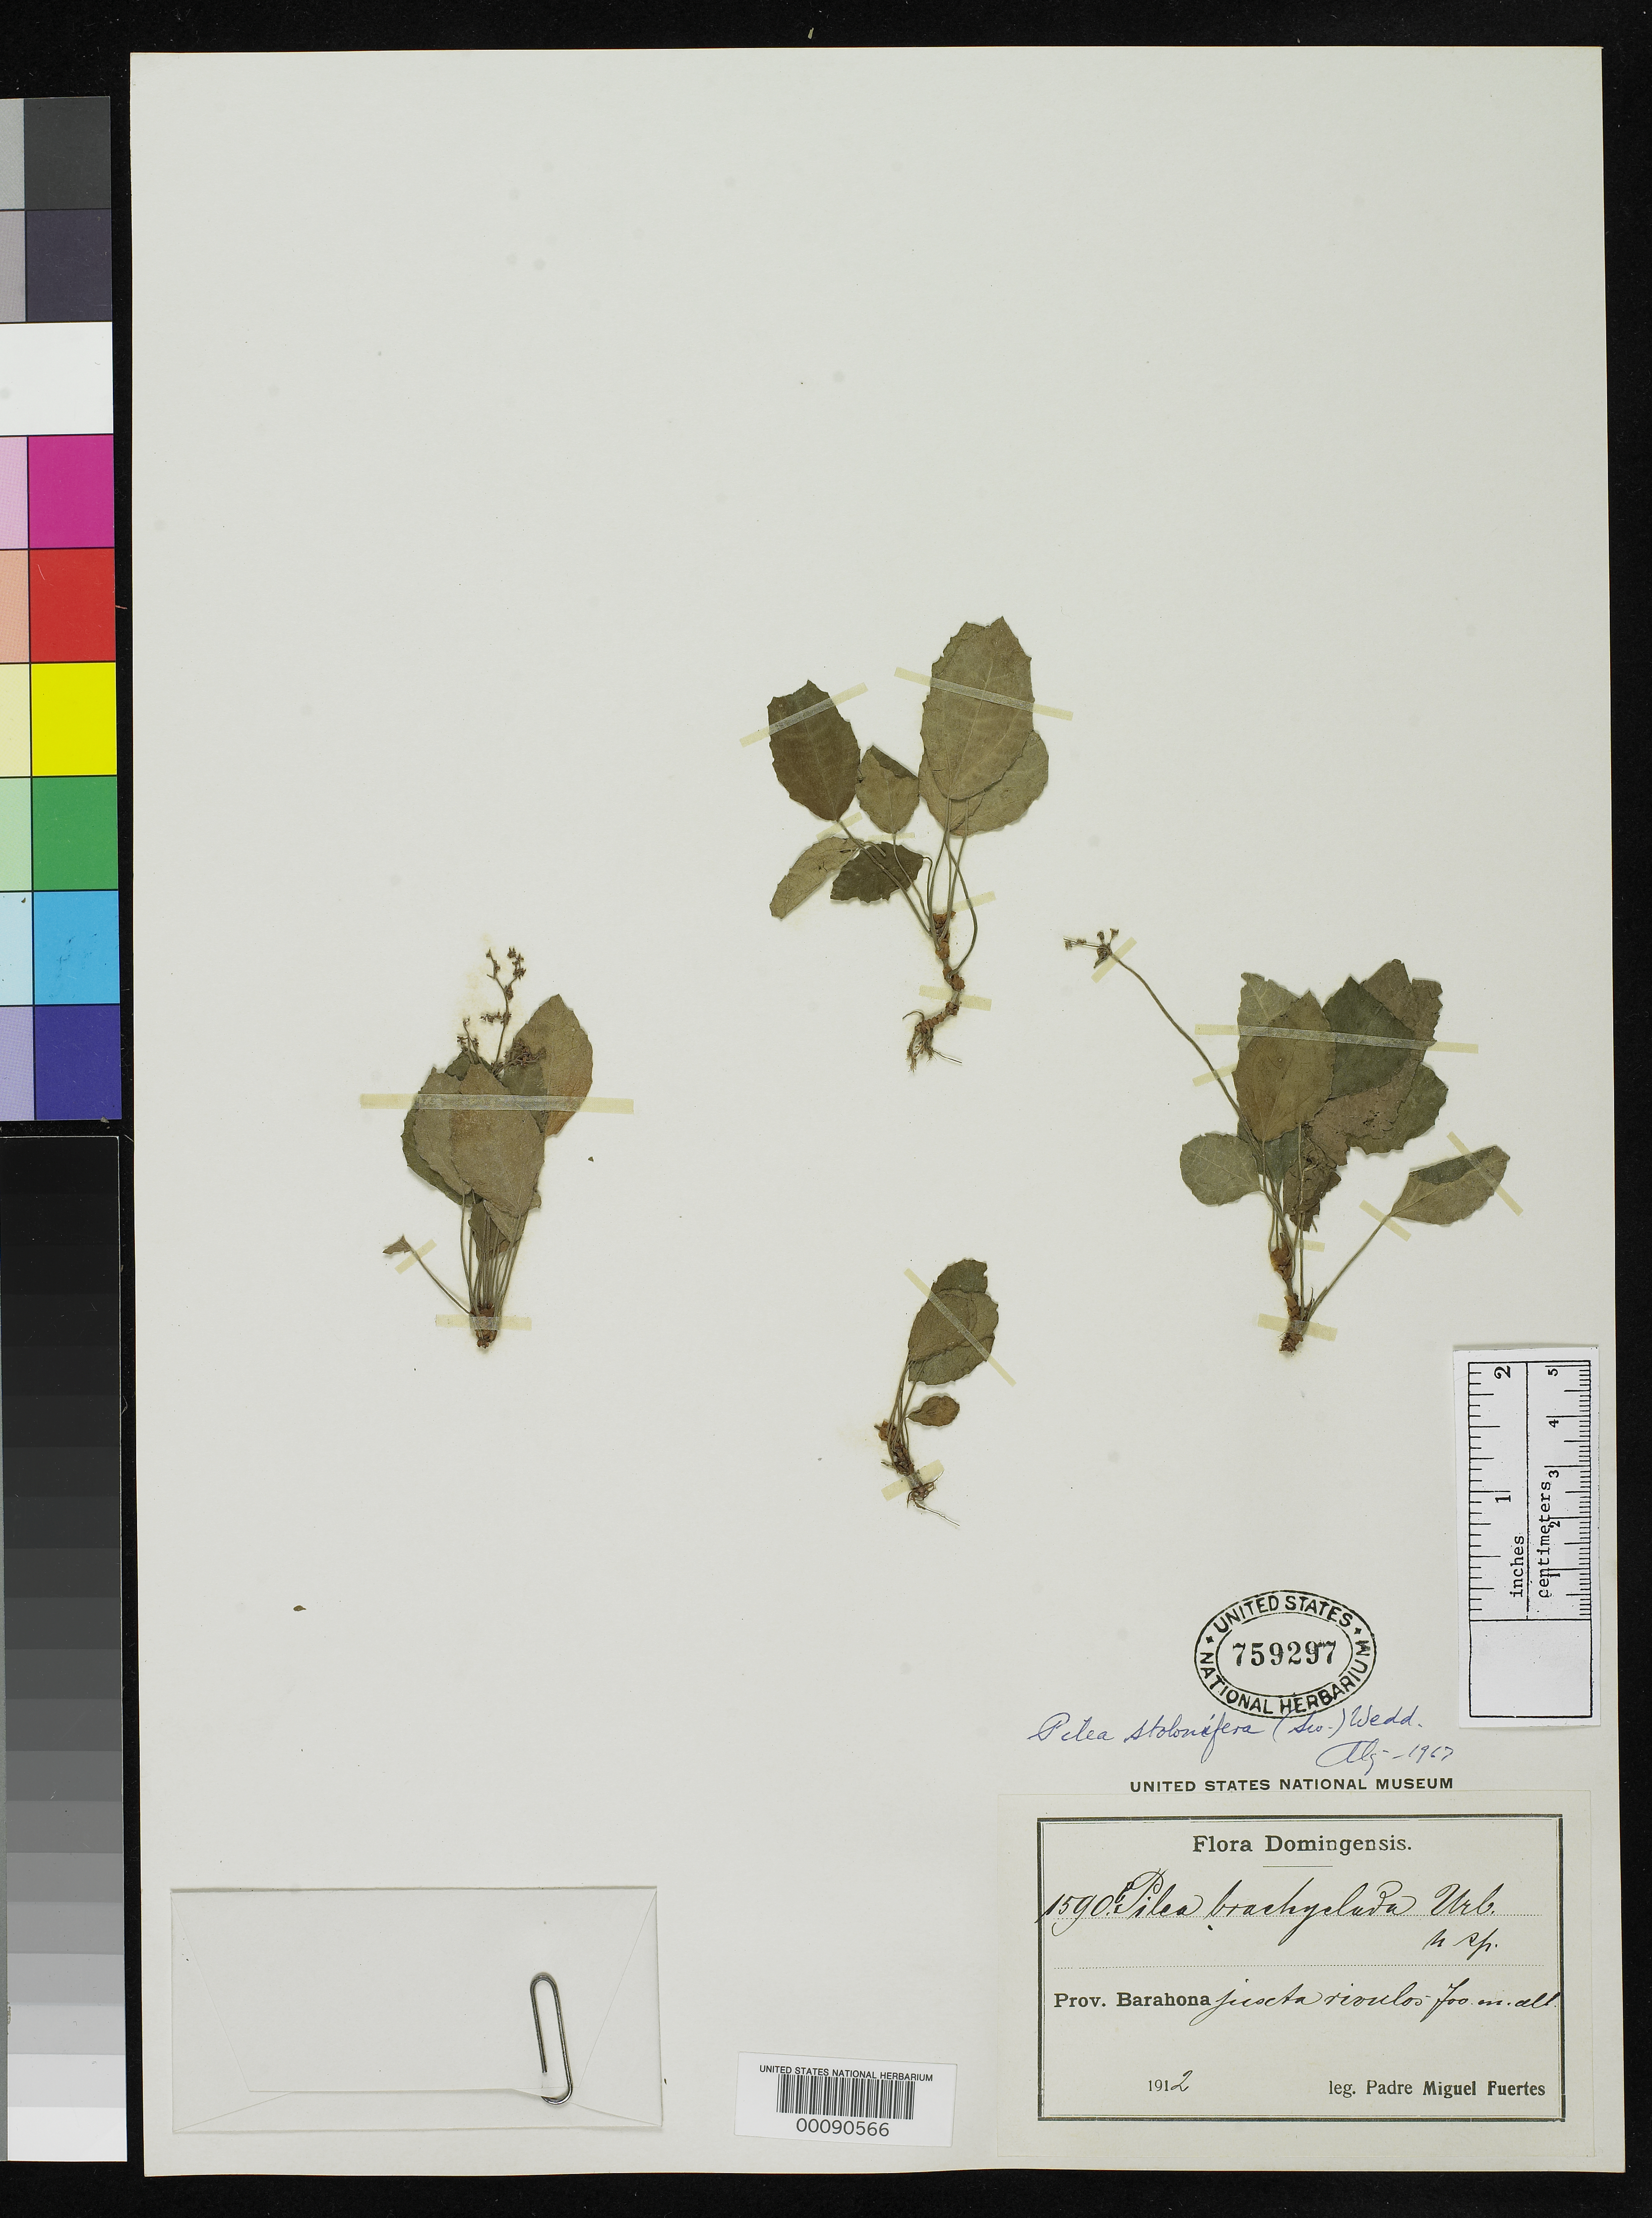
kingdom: Plantae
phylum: Tracheophyta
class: Magnoliopsida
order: Rosales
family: Urticaceae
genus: Pilea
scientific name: Pilea brachyclada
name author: Urb.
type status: Syntype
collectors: M. D. Fuertes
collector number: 1590 B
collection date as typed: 1912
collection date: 1912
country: Dominican Republic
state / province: Barahona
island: Hispaniola Island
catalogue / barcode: US 759297